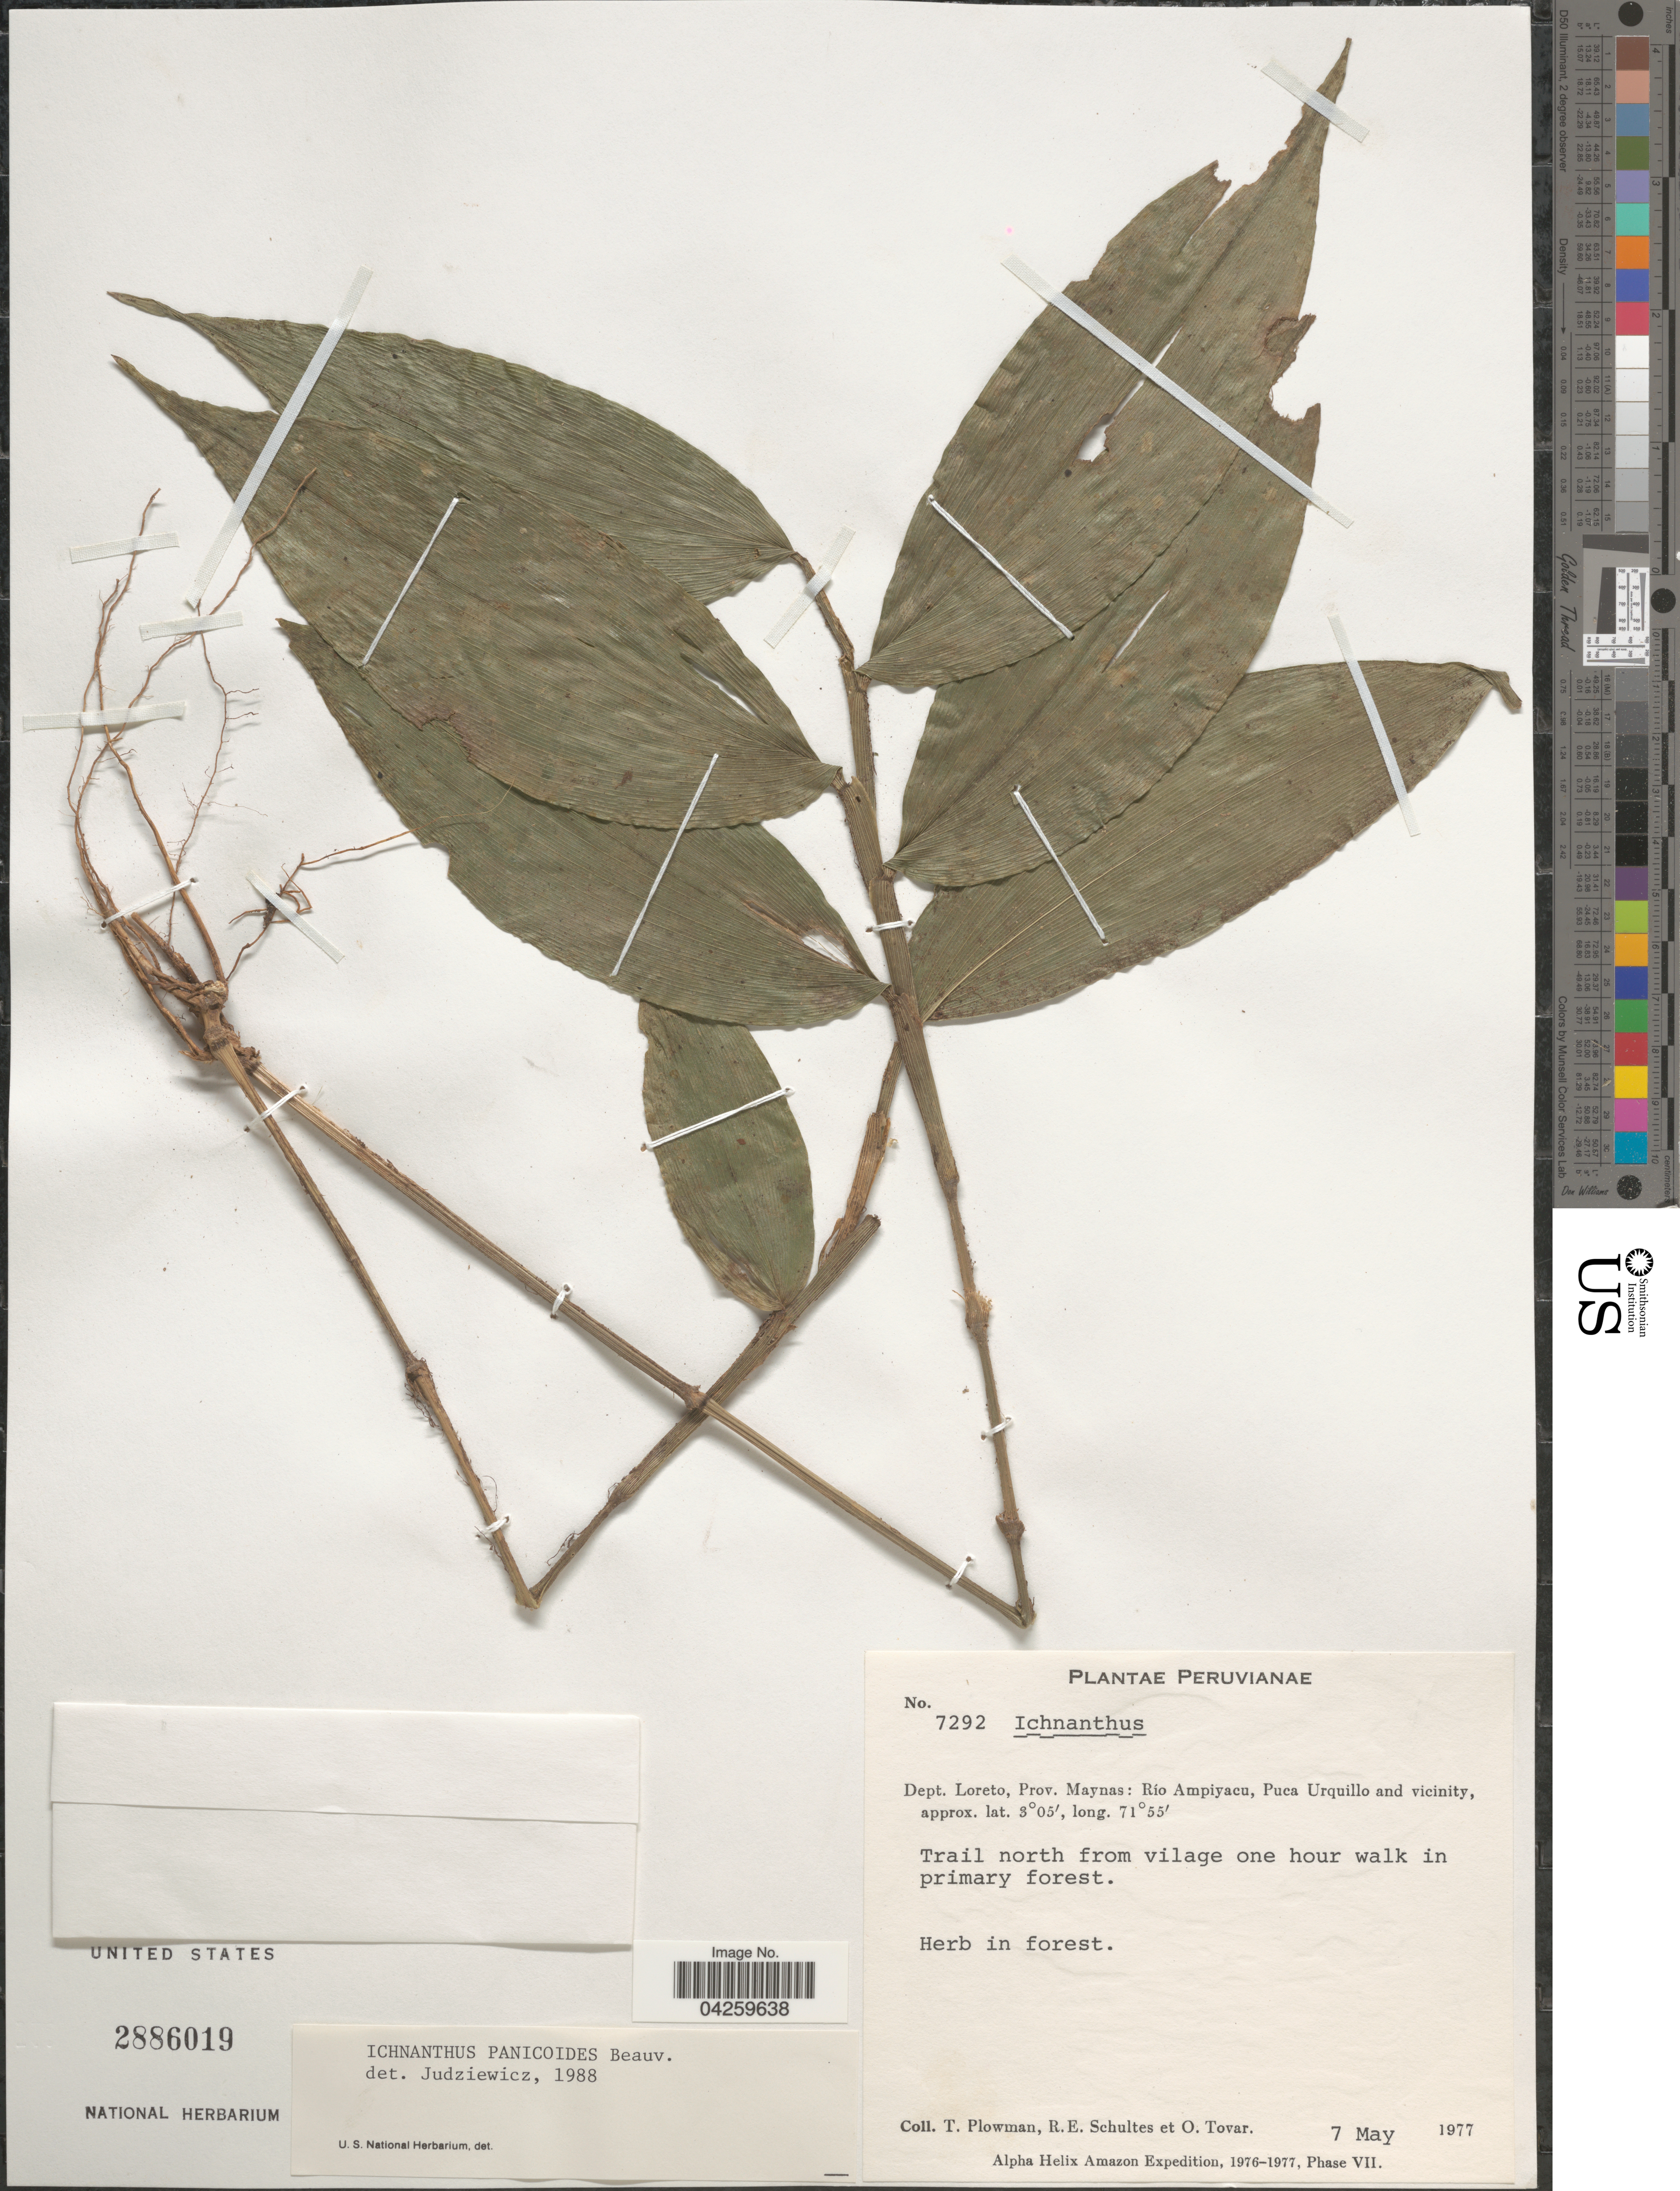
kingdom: Plantae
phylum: Tracheophyta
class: Liliopsida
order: Poales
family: Poaceae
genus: Ichnanthus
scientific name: Ichnanthus panicoides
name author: P. Beauv.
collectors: T. Plowman, R. E. Schultes & Ó. Tovar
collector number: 7292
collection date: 1977-05-07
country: Peru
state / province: Loreto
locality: Dept. Loreto, Prov. Maynas: Rio Ampiyacu, Puca Urquillo and vicinity. Trail north from vilage one hour walk in primary forest. Alpha Helix Amazon Expedition , 1976-1977, Phase VII.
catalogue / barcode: US 2886019